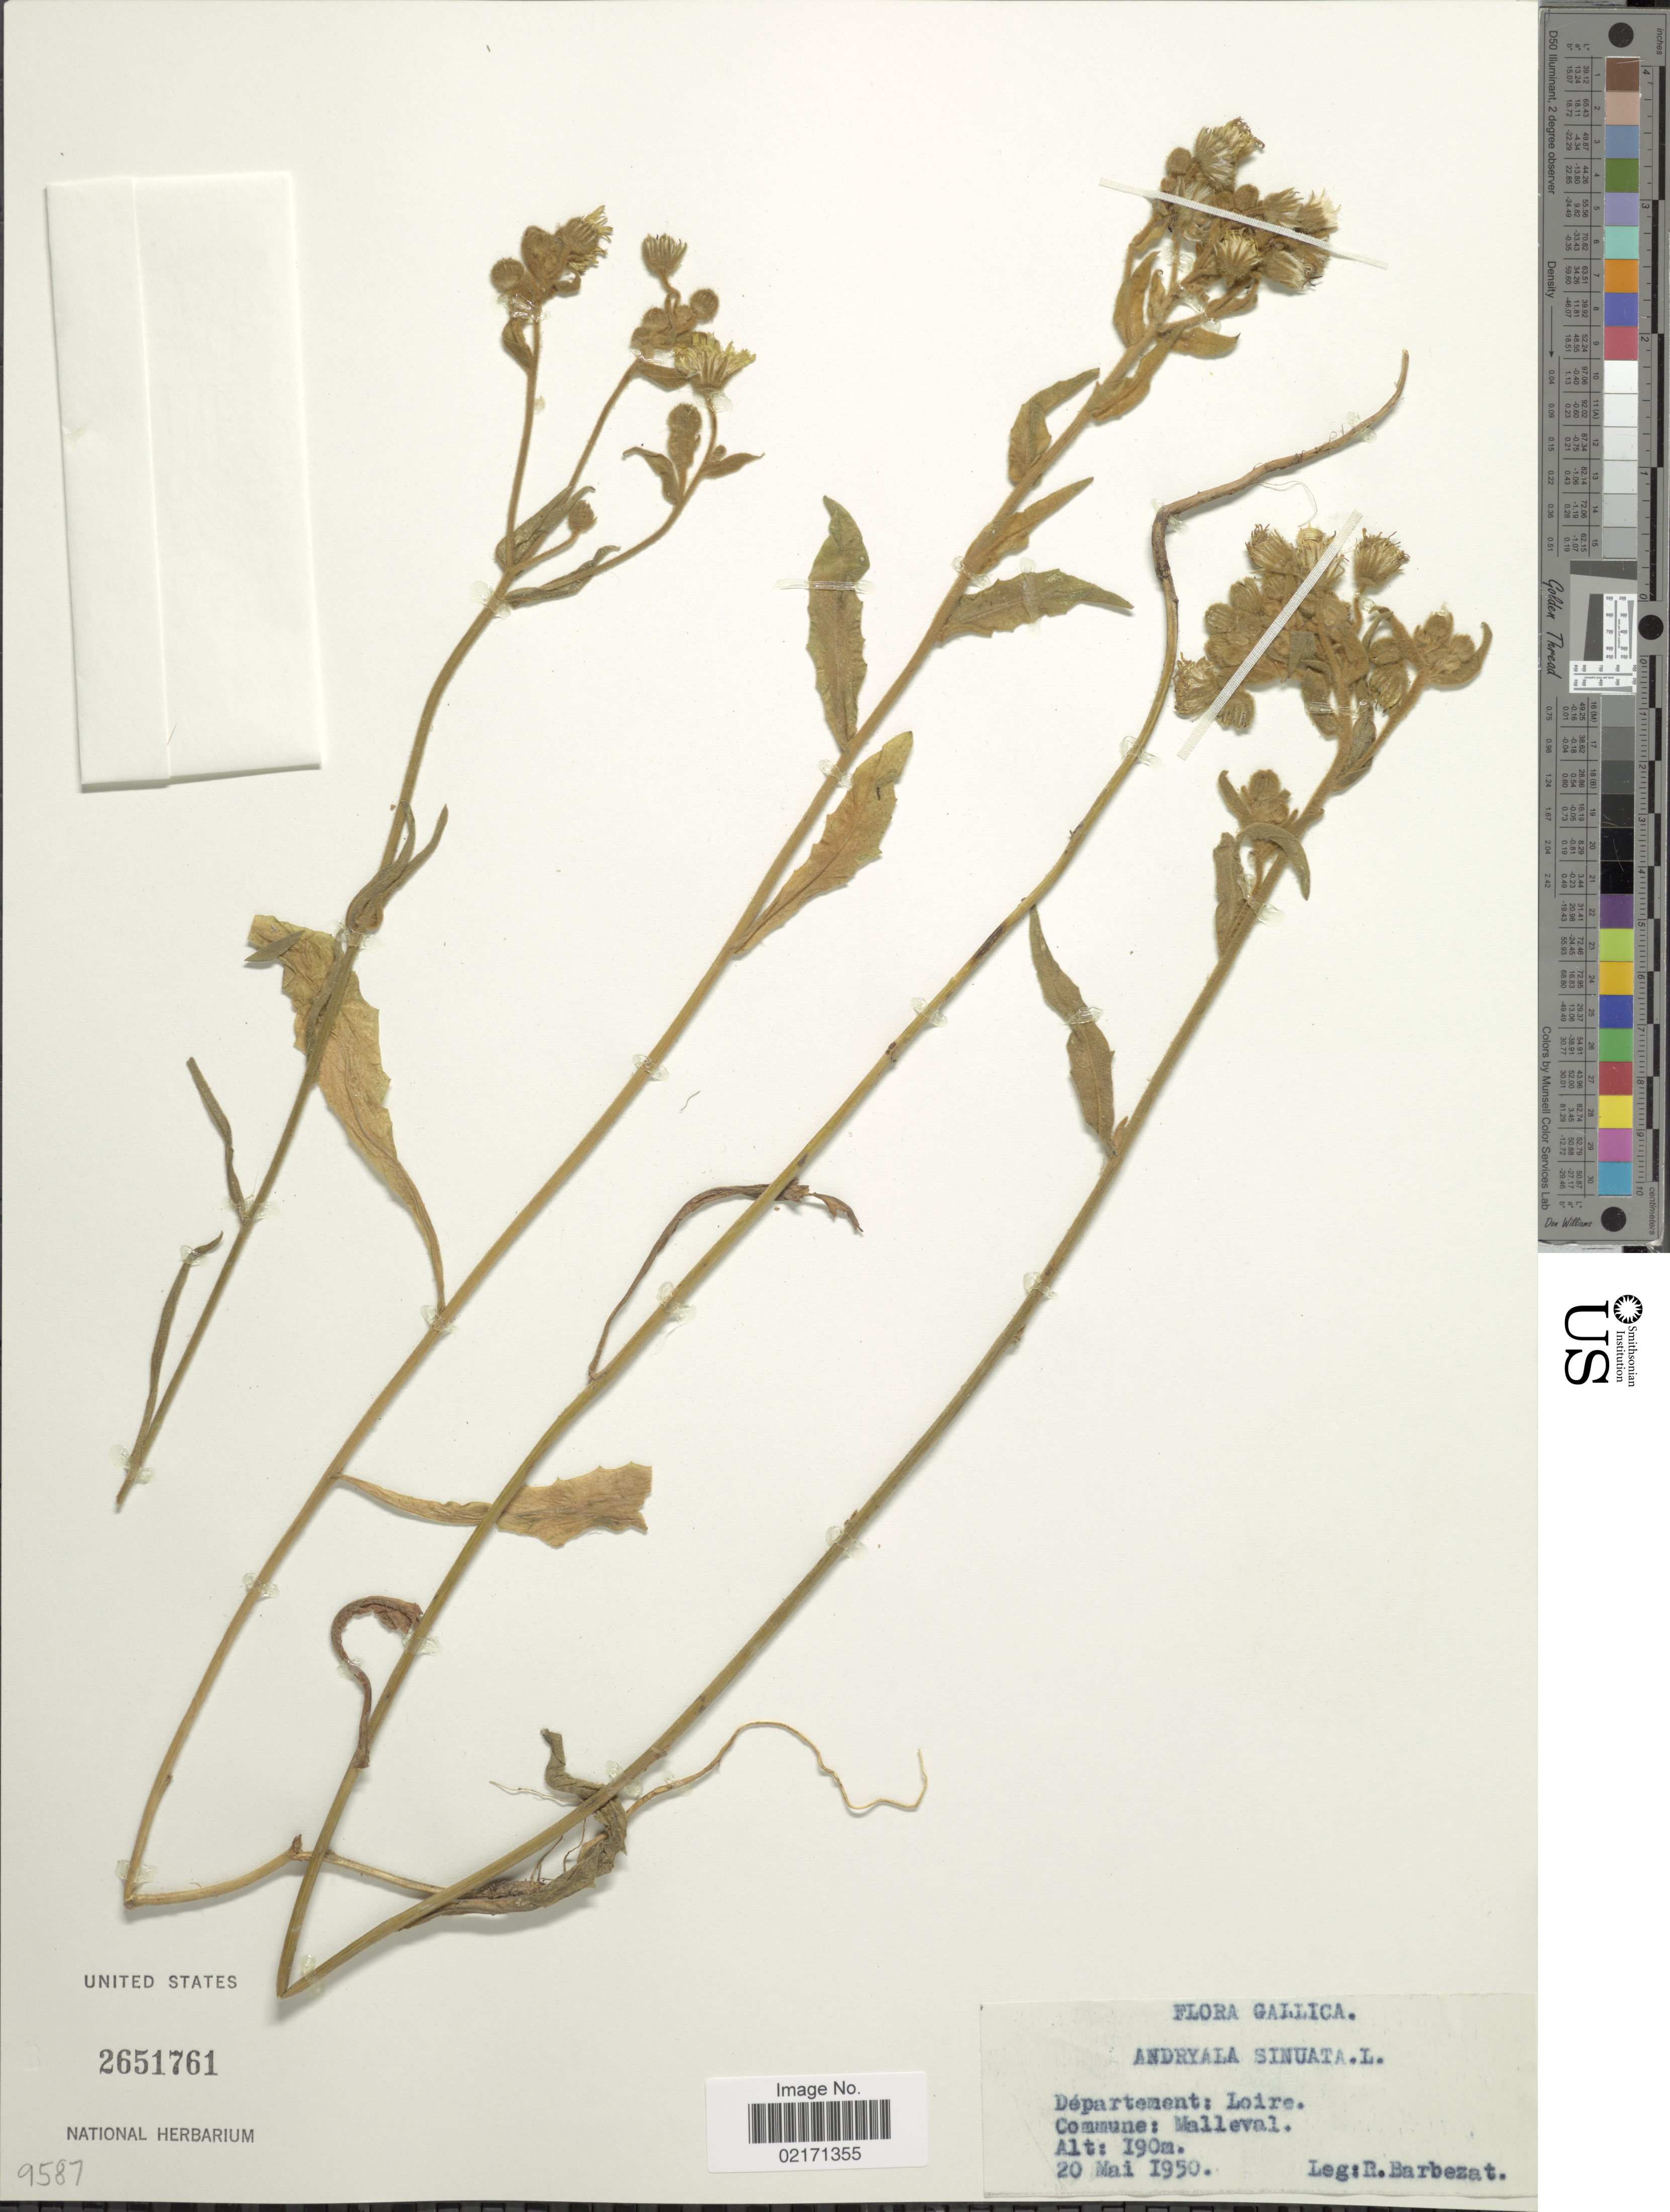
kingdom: Plantae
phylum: Tracheophyta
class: Magnoliopsida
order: Asterales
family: Asteraceae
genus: Andryala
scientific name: Andryala ragusina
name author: L.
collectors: R. Barbezat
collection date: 1950-05-20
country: France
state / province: Pays de la Loire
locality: Departement Loire. Commune: Malleval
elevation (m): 190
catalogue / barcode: US 2651761